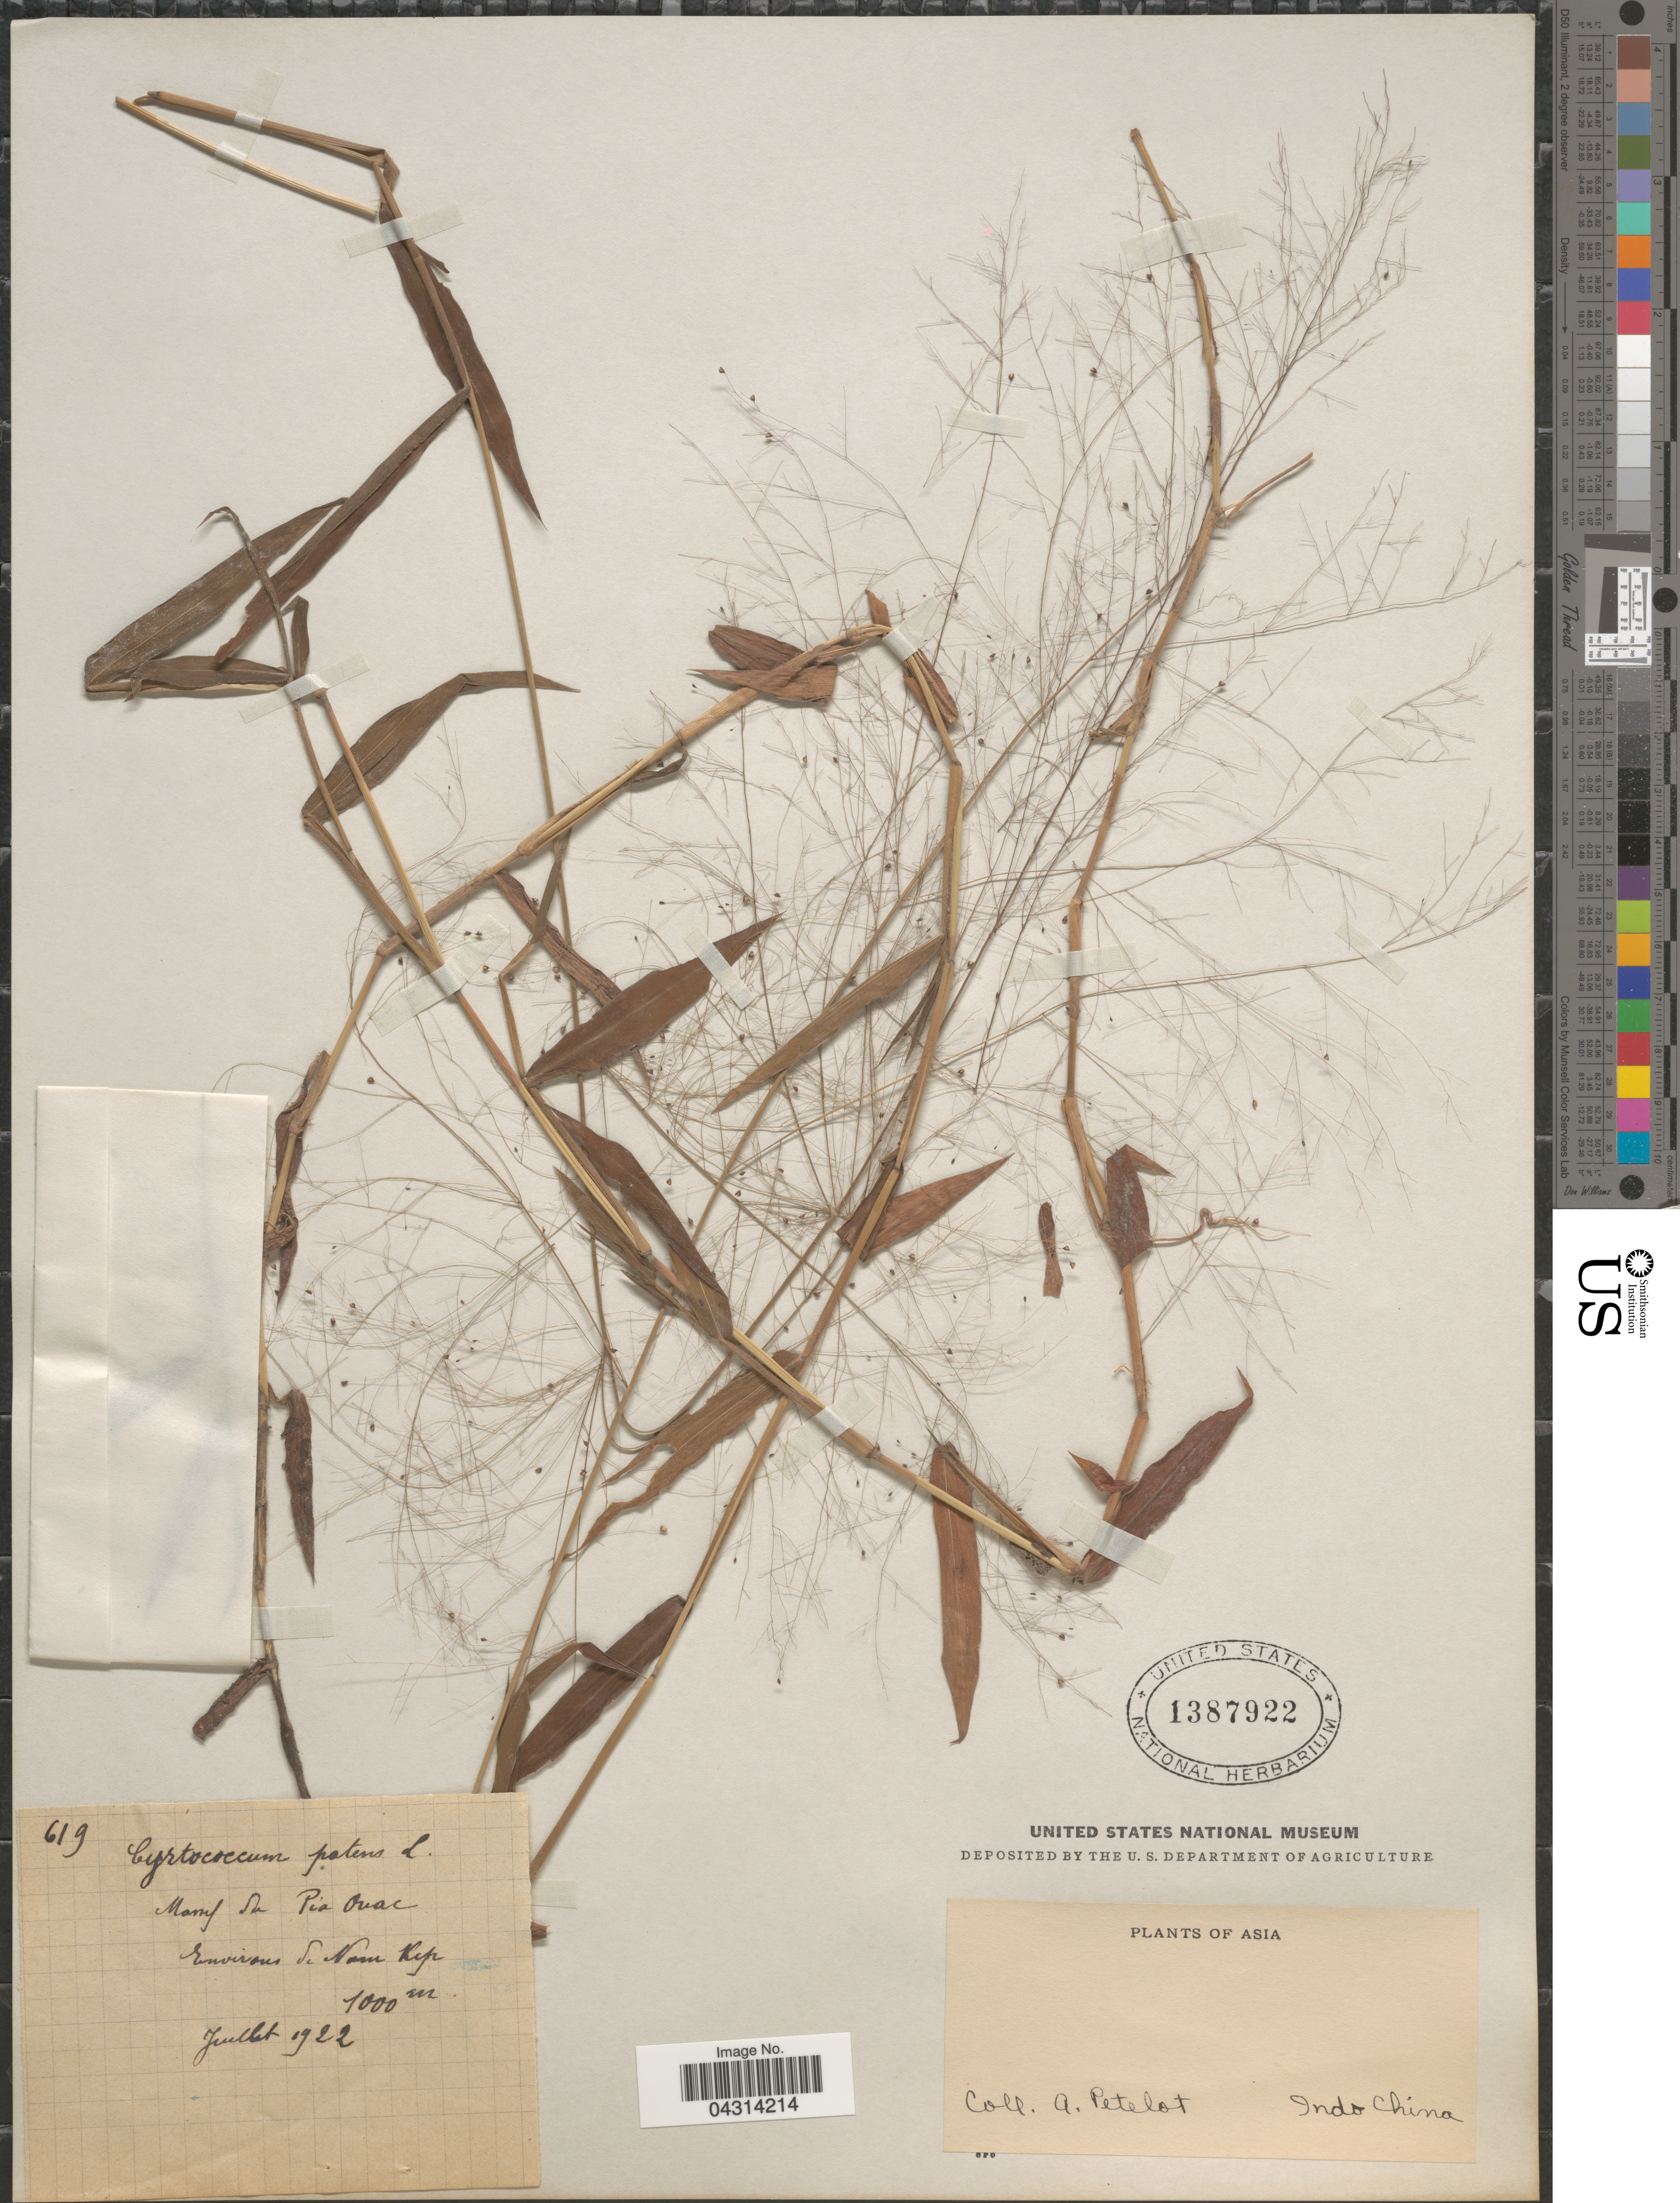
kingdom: Plantae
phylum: Tracheophyta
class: Liliopsida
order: Poales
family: Poaceae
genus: Cyrtococcum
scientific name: Cyrtococcum patens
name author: (L.) A. Camus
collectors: A. Petelot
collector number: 619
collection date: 1922-07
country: Vietnam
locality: Asia. Indo China. Massif du Pia Ouac. Environs de Nom Kep.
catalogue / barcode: US 1387922